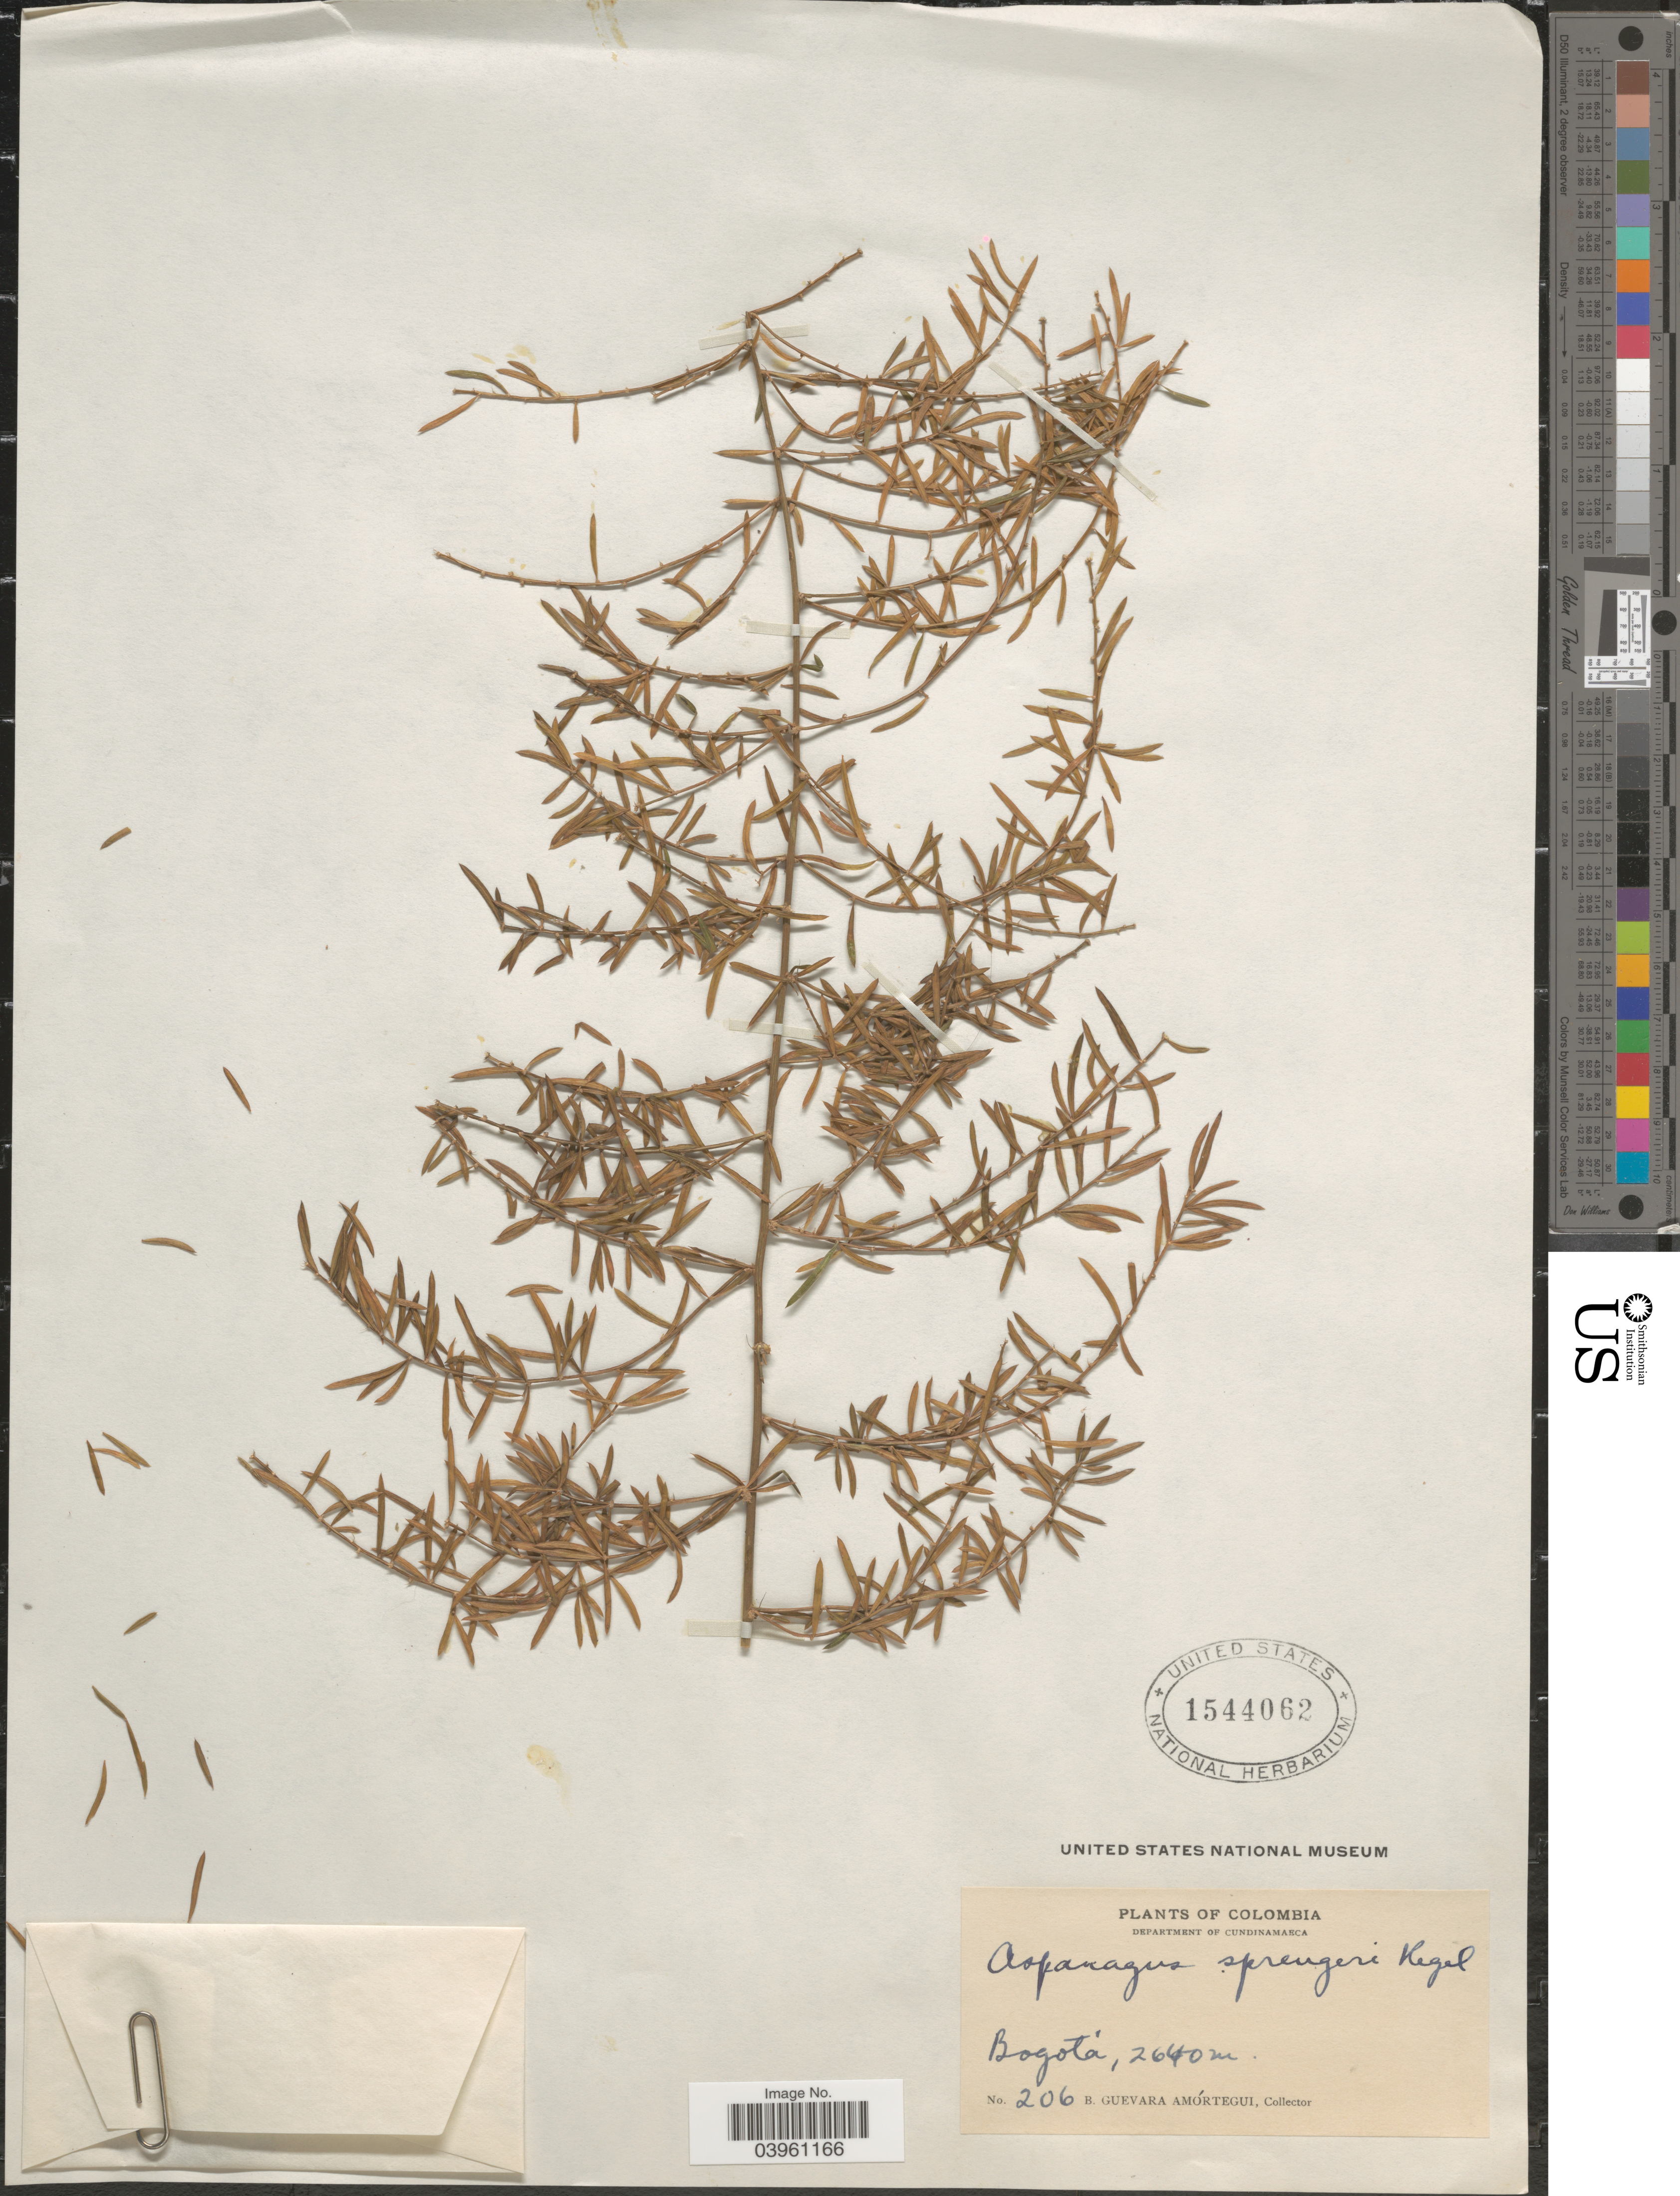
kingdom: Plantae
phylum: Tracheophyta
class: Liliopsida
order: Asparagales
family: Asparagaceae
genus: Asparagus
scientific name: Asparagus sprengeri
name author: Regel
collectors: B. Guevara Amortegui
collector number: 206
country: Colombia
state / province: Cundinamarca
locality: Department of Cundinamarca. Bogotá.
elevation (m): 2640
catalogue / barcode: US 1544062